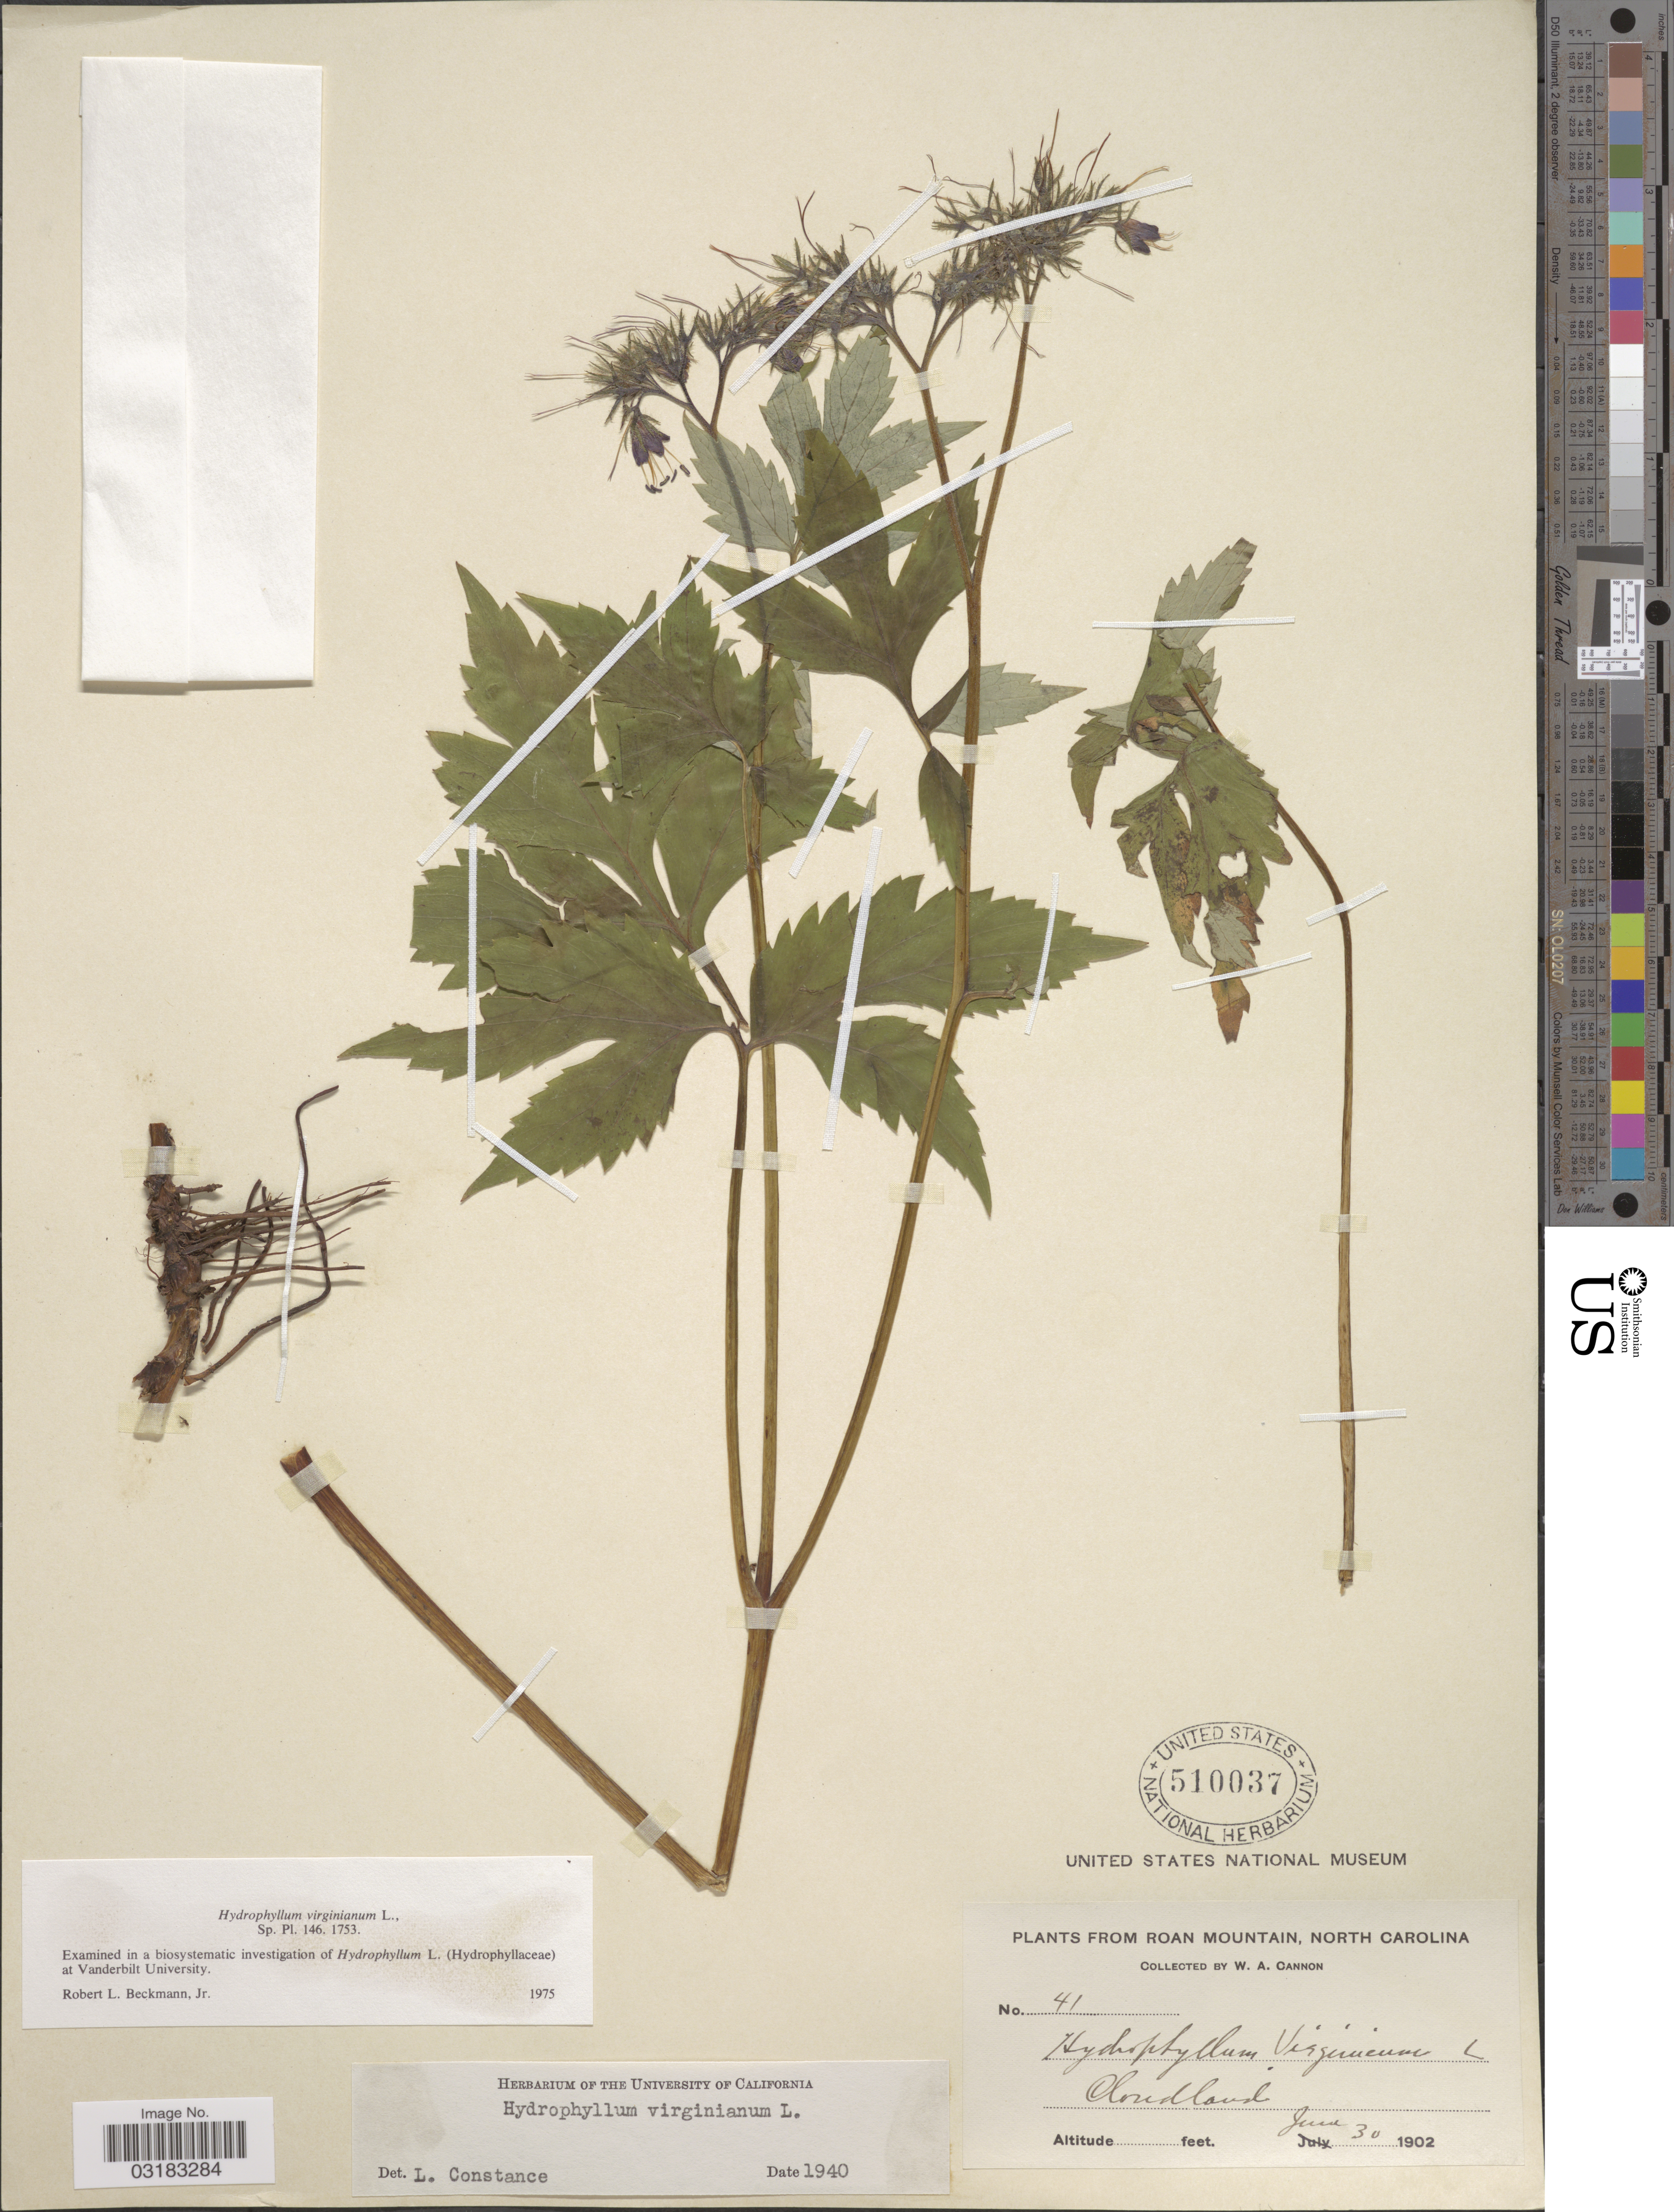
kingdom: Plantae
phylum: Tracheophyta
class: Magnoliopsida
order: Boraginales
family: Hydrophyllaceae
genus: Hydrophyllum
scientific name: Hydrophyllum virginianum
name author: L.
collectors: W. Cannon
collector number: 41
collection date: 1902-06-30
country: United States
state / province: North Carolina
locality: Roan Mountain. Cloudland.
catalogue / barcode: US 510037